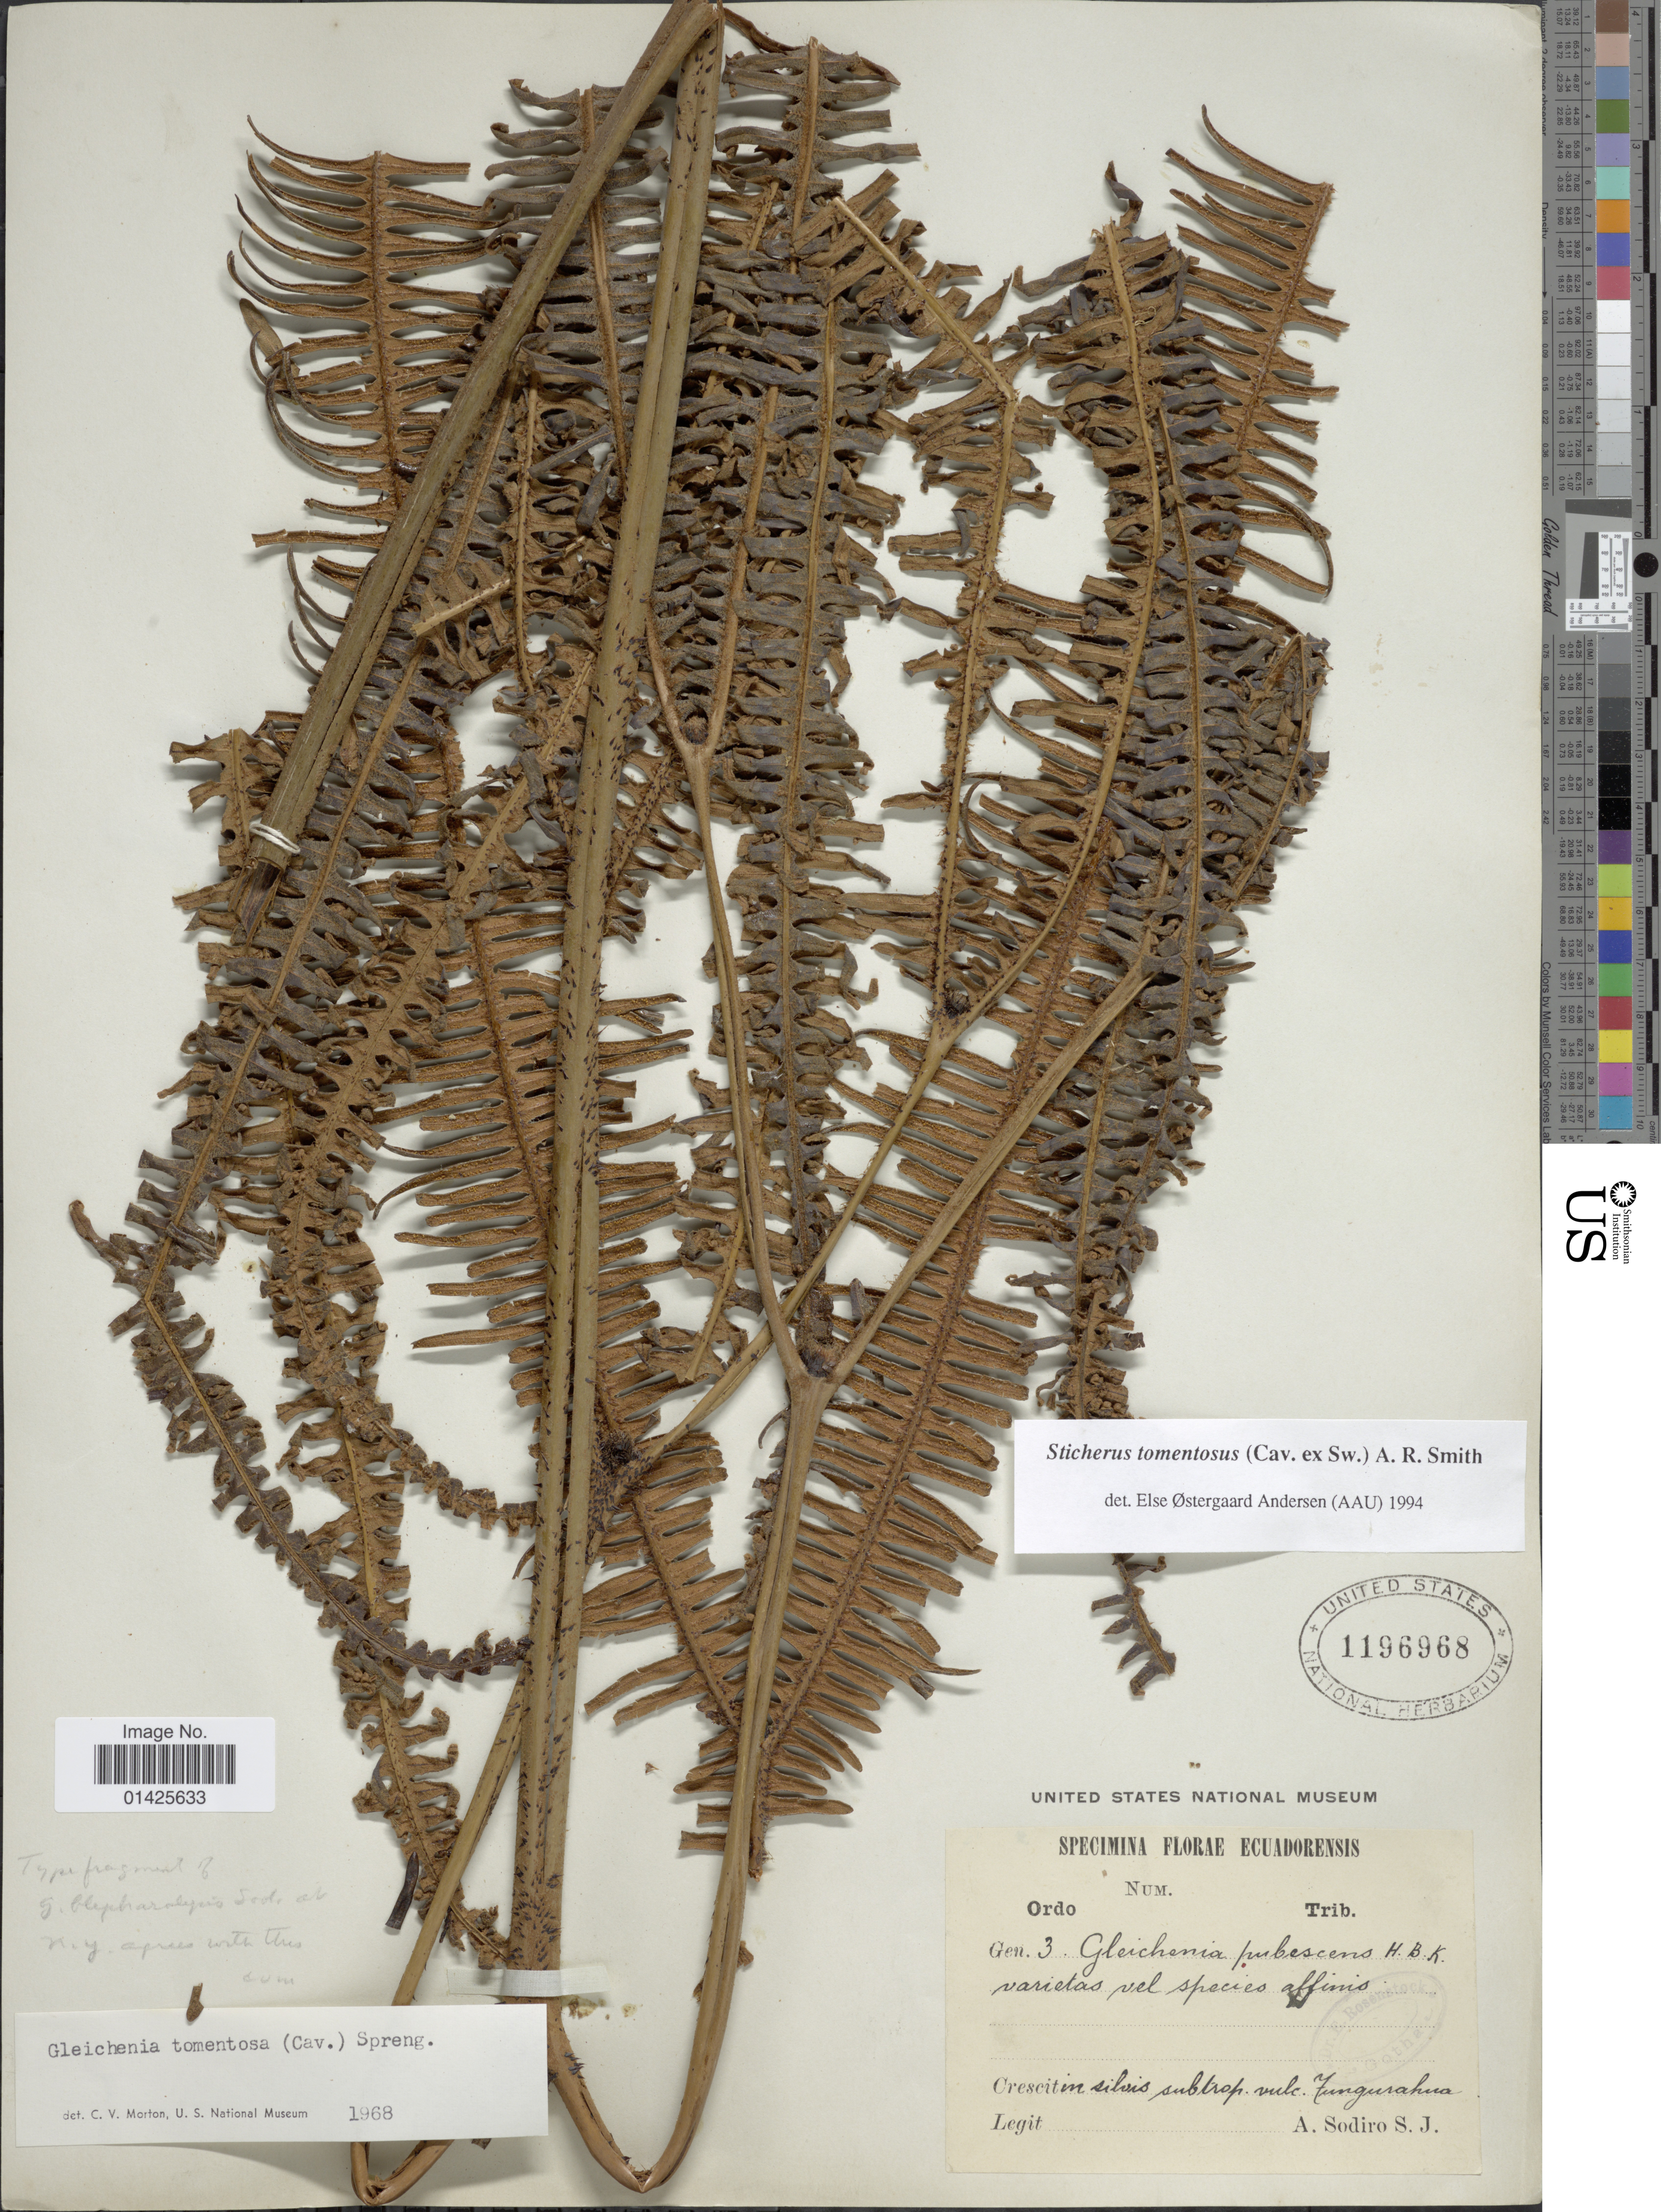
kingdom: Plantae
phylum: Tracheophyta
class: Polypodiopsida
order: Gleicheniales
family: Gleicheniaceae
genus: Sticherus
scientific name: Sticherus tomentosus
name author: (Cav. ex Sw.) A.R. Sm.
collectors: A. Sodiro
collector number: Gen 3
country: Ecuador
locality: In silvis subtrop, vulc.Tungurahua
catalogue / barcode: US 1196968